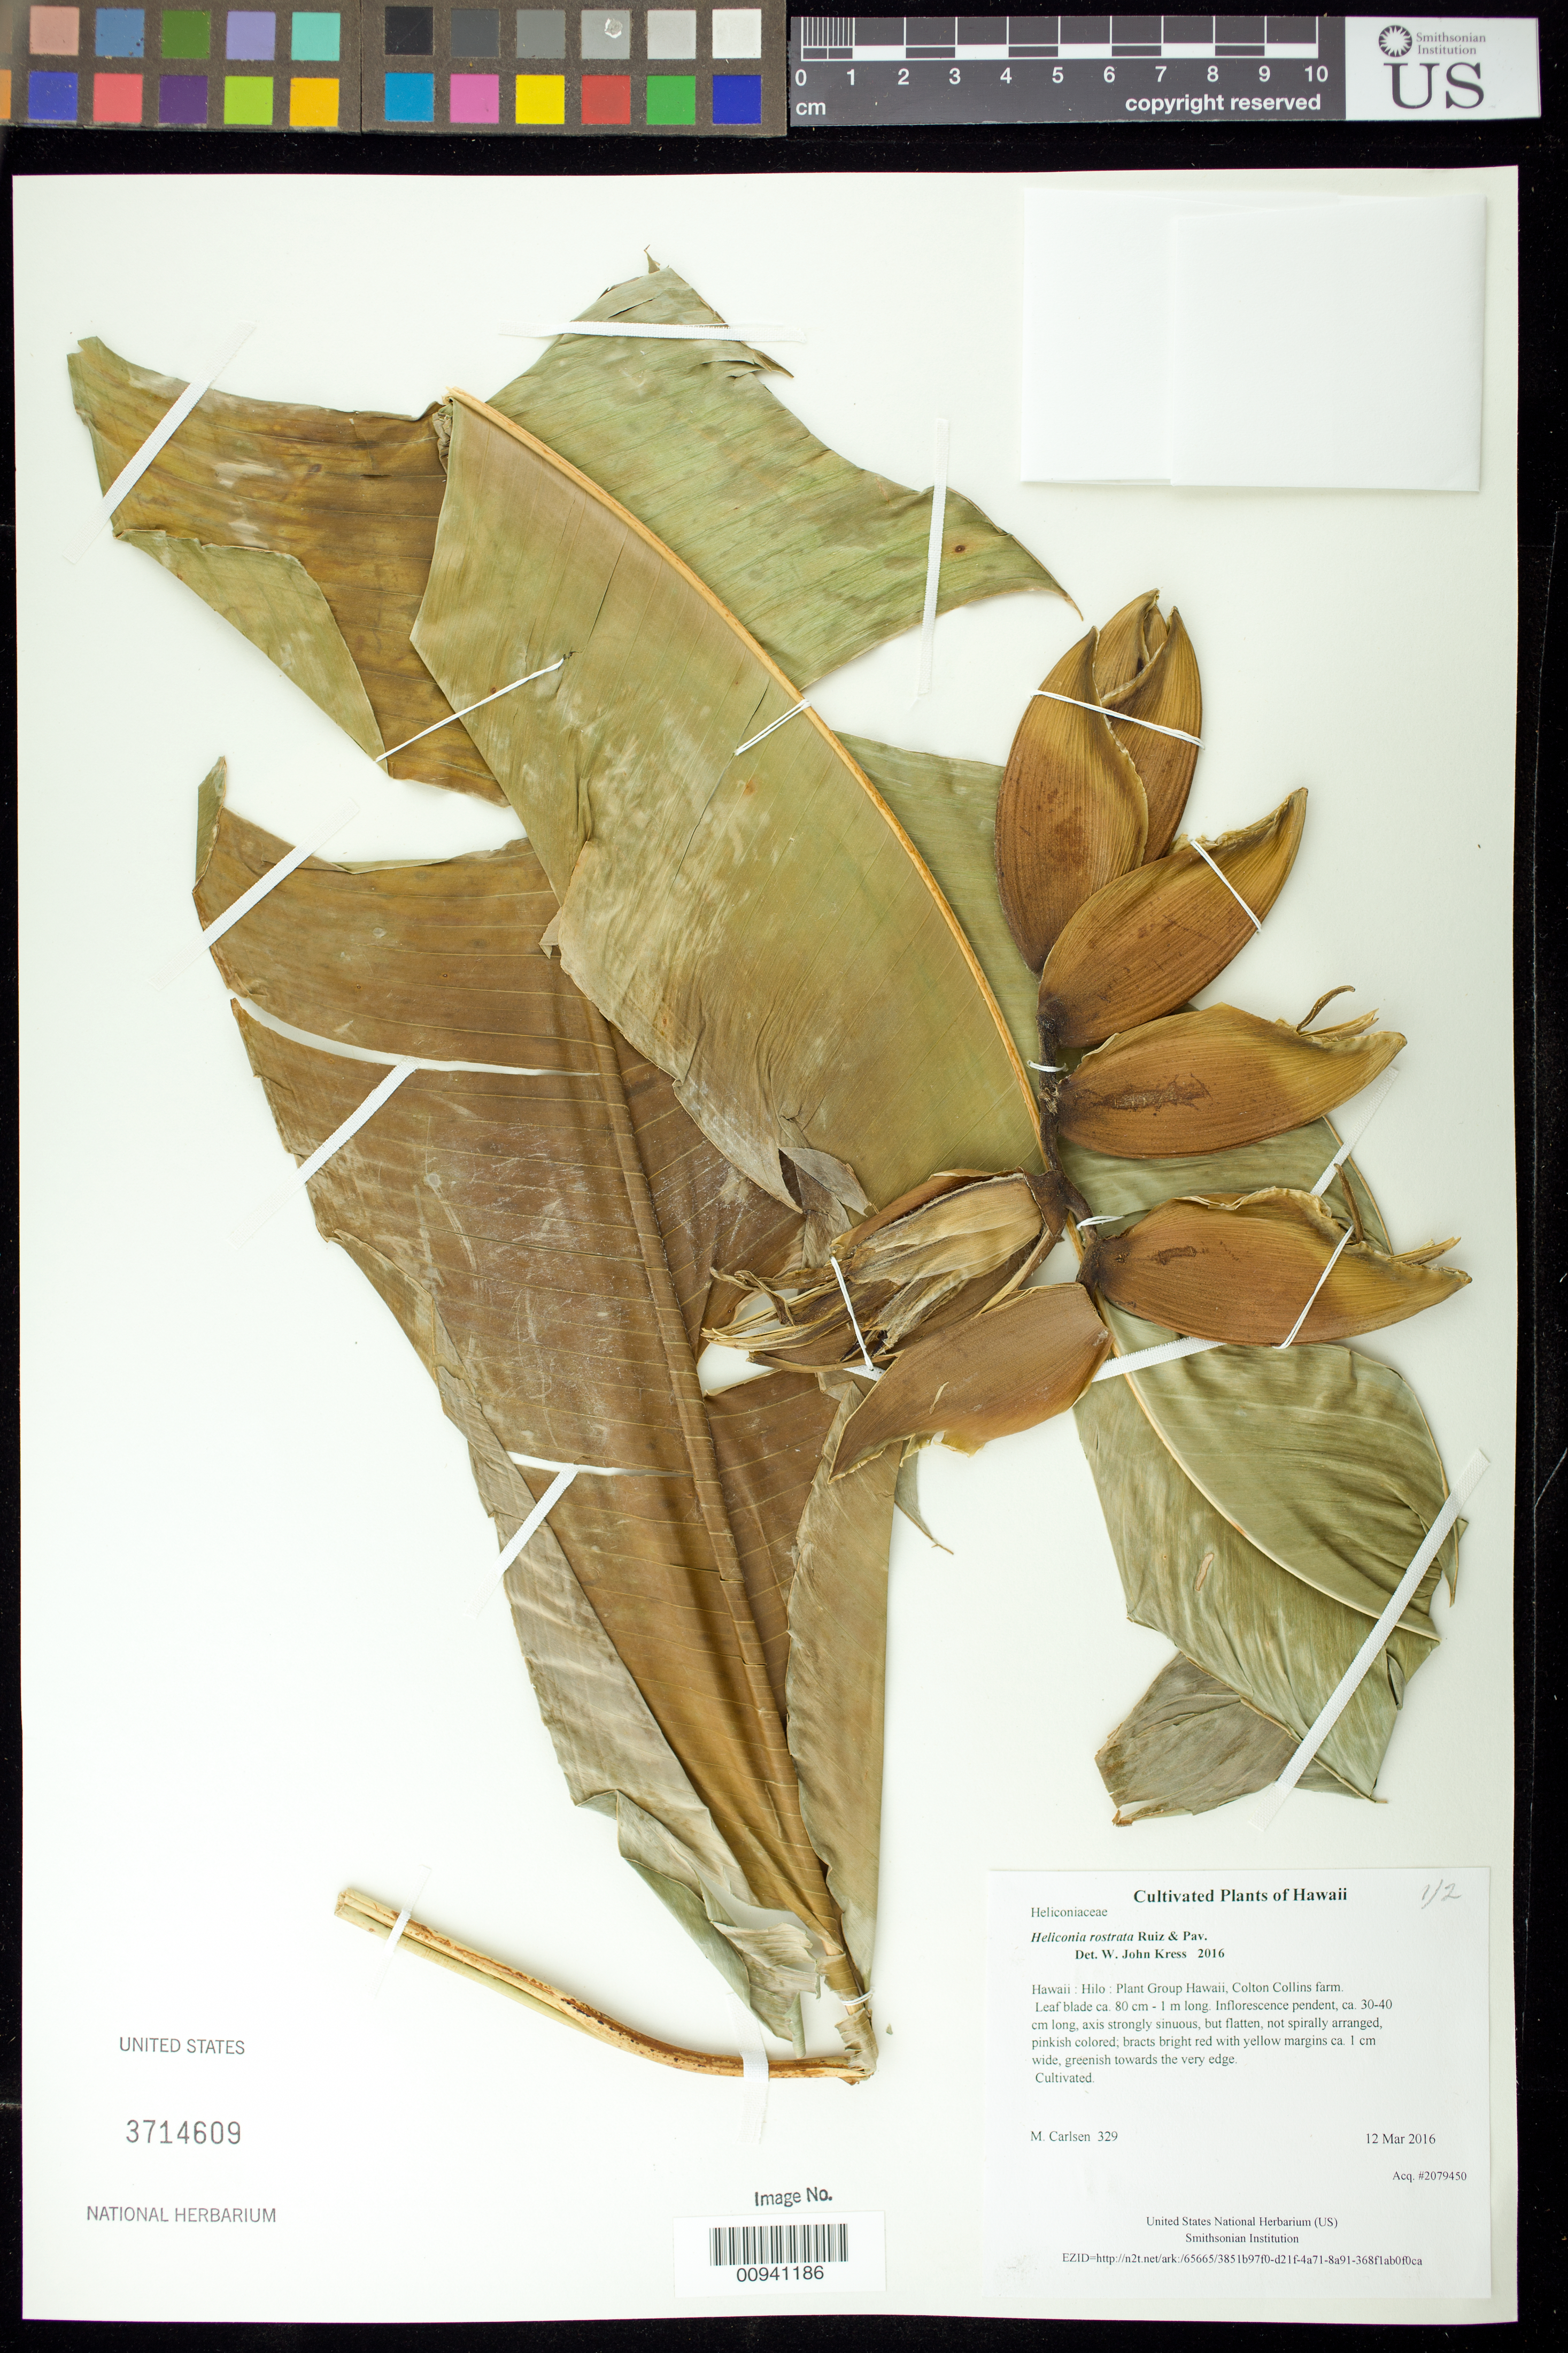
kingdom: Plantae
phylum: Tracheophyta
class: Liliopsida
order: Zingiberales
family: Heliconiaceae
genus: Heliconia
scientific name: Heliconia rostrata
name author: Ruiz & Pav.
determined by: Kress, W. J., (US), Smithsonian Institution - National Museum of Natural History (UNITED STATES)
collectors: M. M. Carlsen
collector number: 329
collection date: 2016-03-12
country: United States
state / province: Hawaii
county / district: Hawaii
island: Hawaii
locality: Plant Group Hawaii, Colton Collins farm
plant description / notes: Dried tissue stored in Biorepository at AG5NO55.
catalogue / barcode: US 3714609